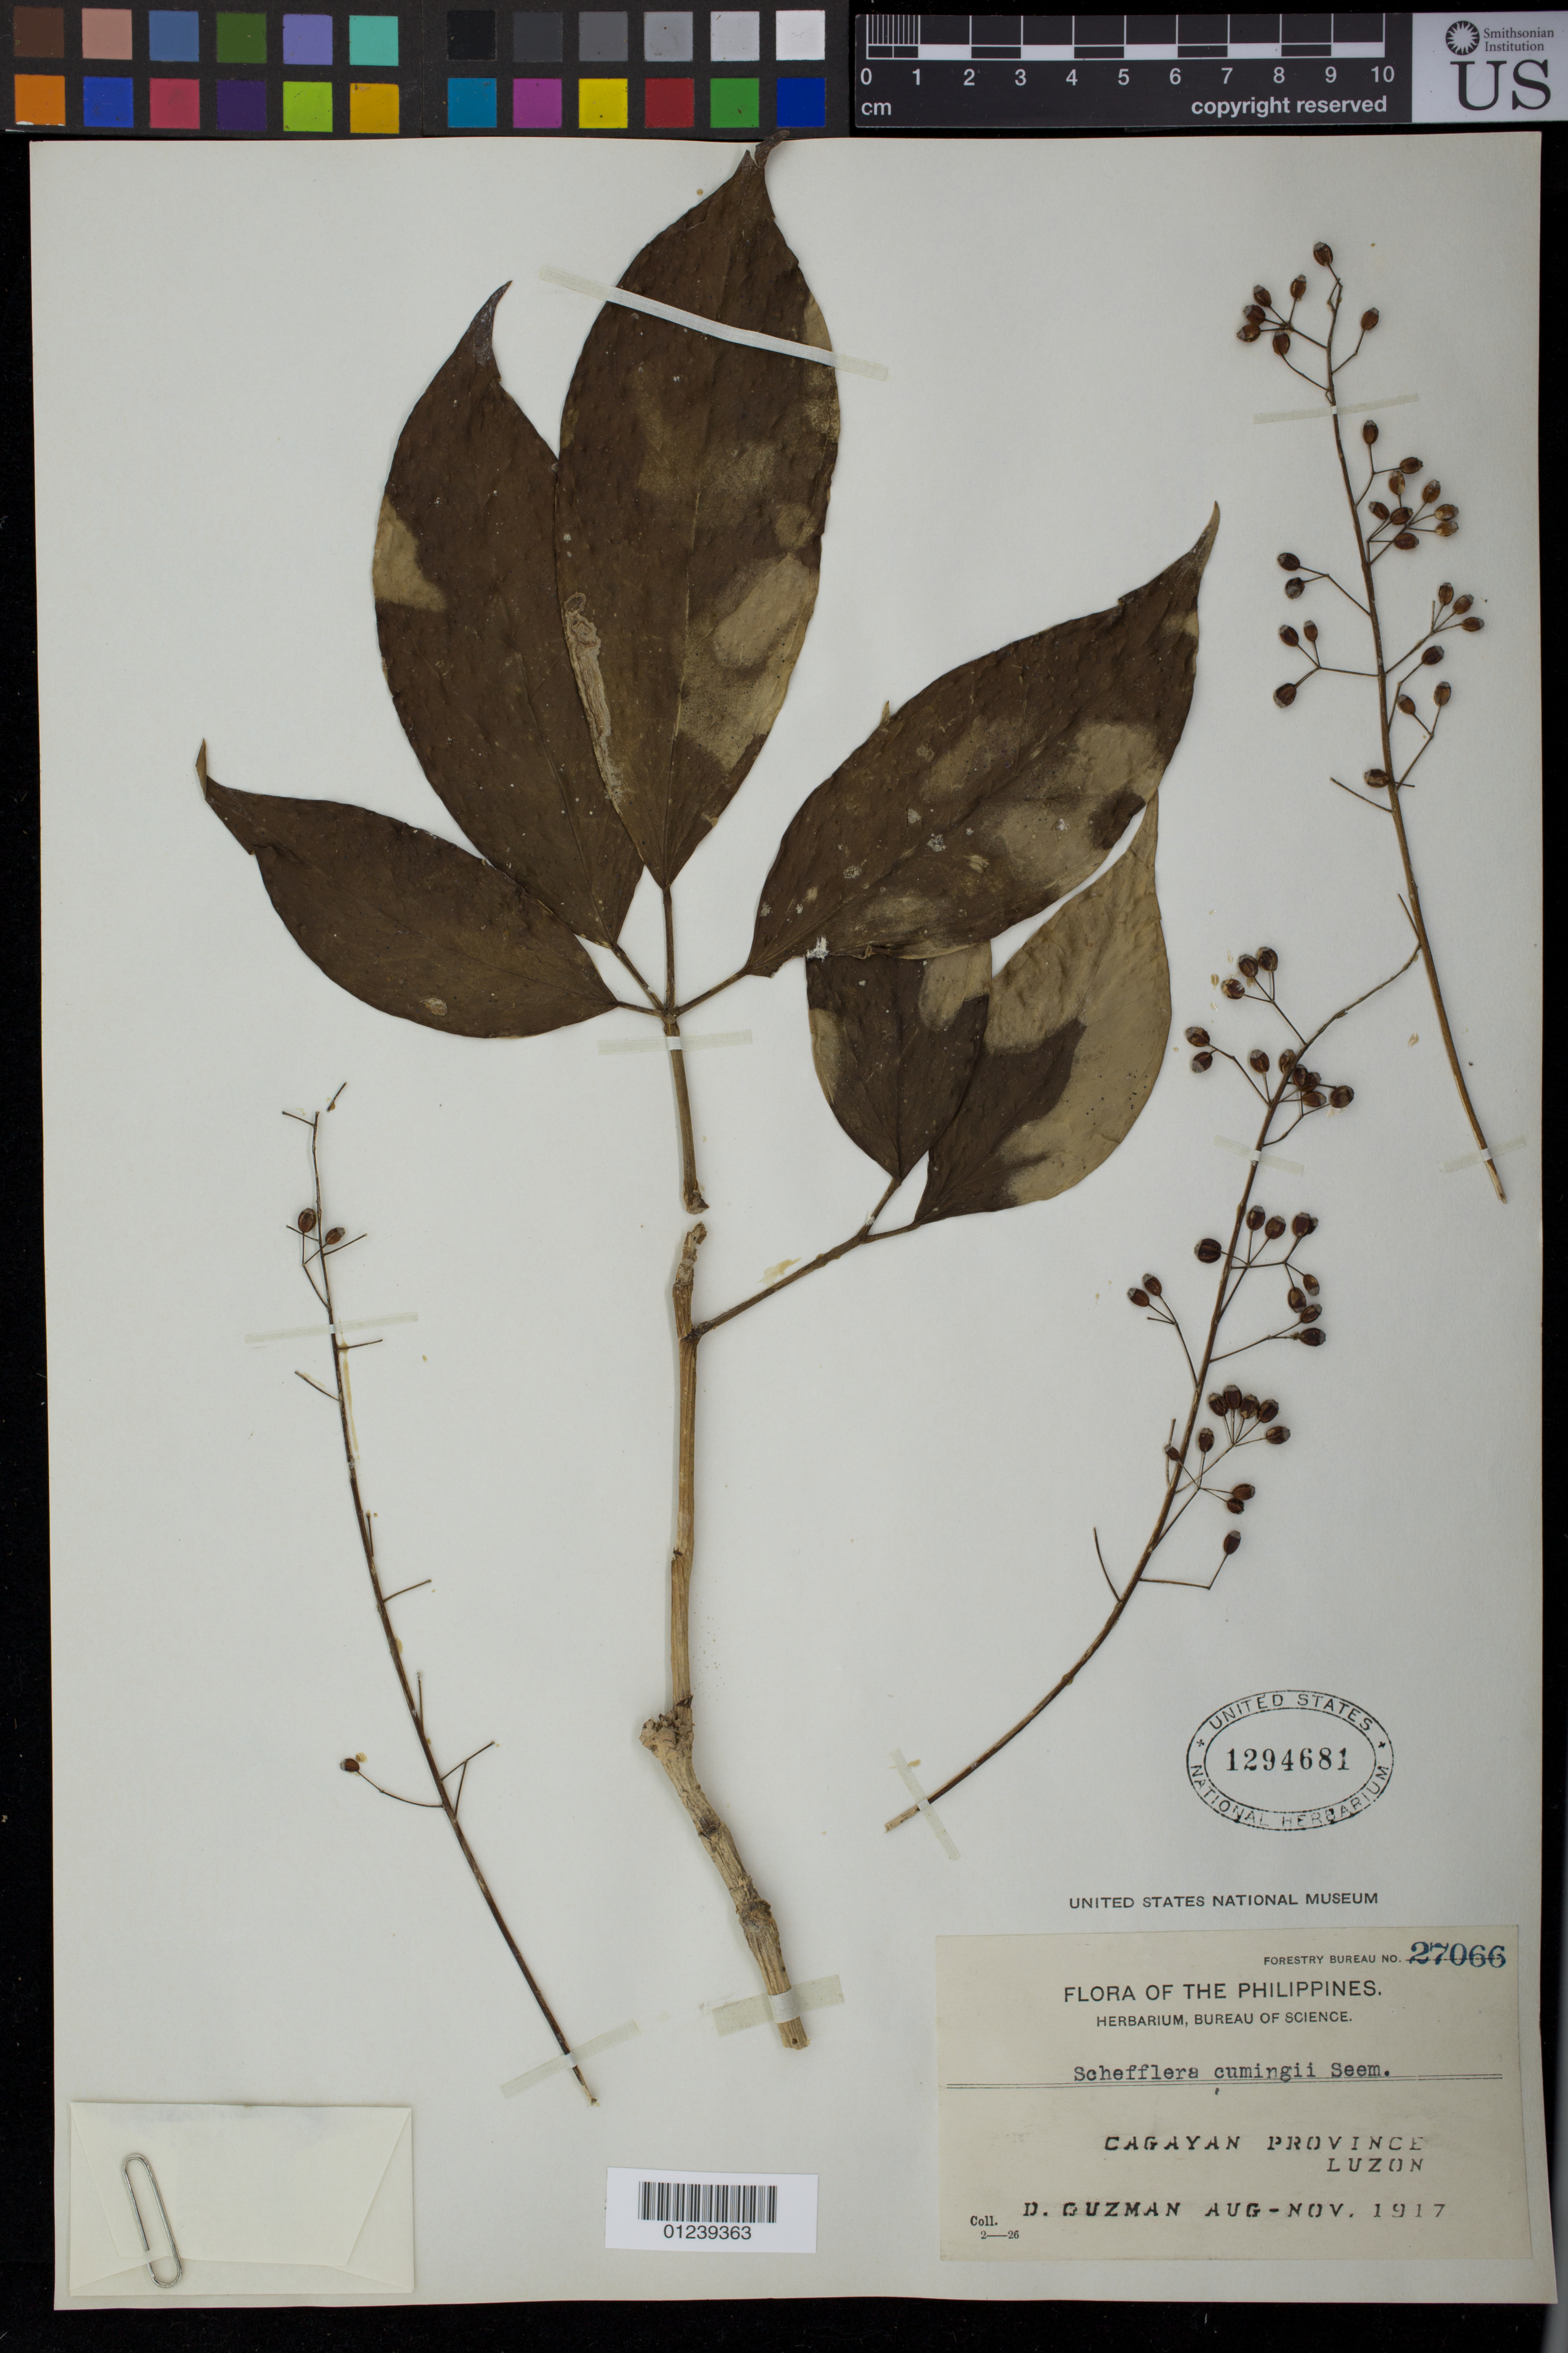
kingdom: Plantae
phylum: Tracheophyta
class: Magnoliopsida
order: Apiales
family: Araliaceae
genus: Schefflera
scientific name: Schefflera cumingii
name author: (Seem.) Harms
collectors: D. Guzman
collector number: For. Bur. 27066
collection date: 1917-08/1917-11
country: Philippines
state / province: Cagayan Valley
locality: Cagayan, Luzon.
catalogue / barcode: US 1294681